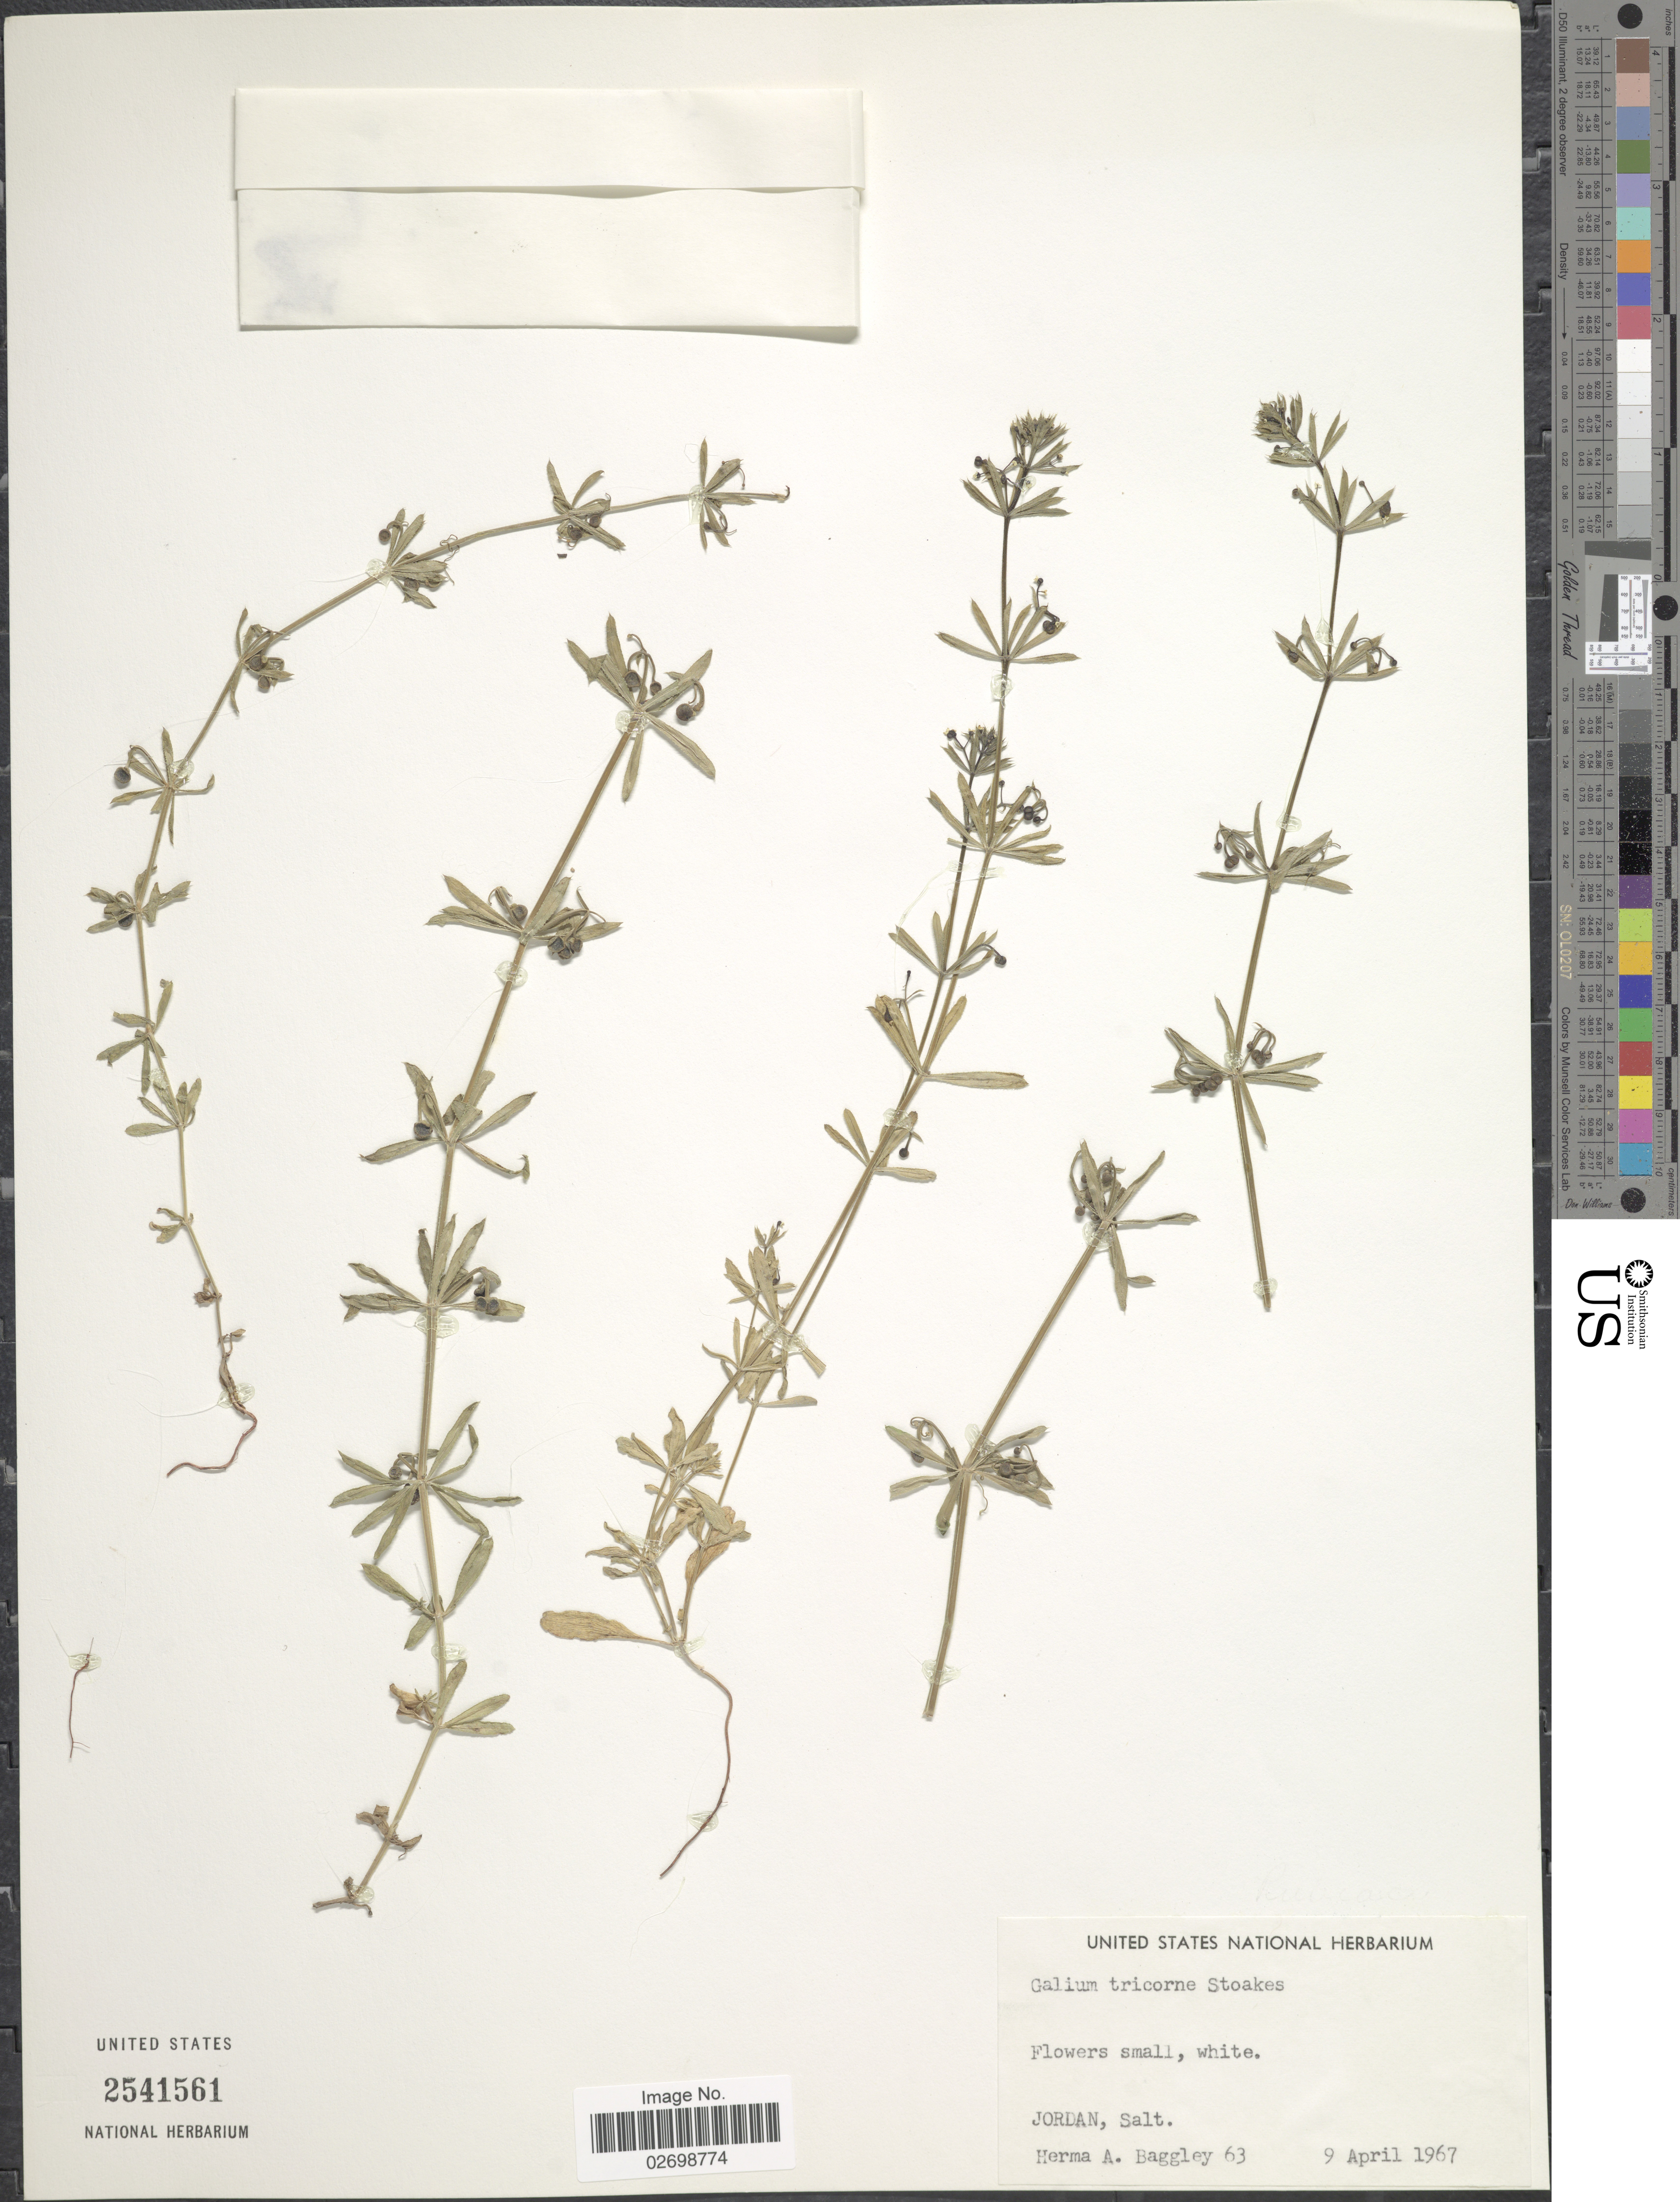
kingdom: Plantae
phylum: Tracheophyta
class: Magnoliopsida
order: Gentianales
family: Rubiaceae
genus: Galium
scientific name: Galium tricornutum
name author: Dandy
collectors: H. Baggley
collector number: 63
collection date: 1967-04-09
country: Jordan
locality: Jordan, Salt.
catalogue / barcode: US 2541561